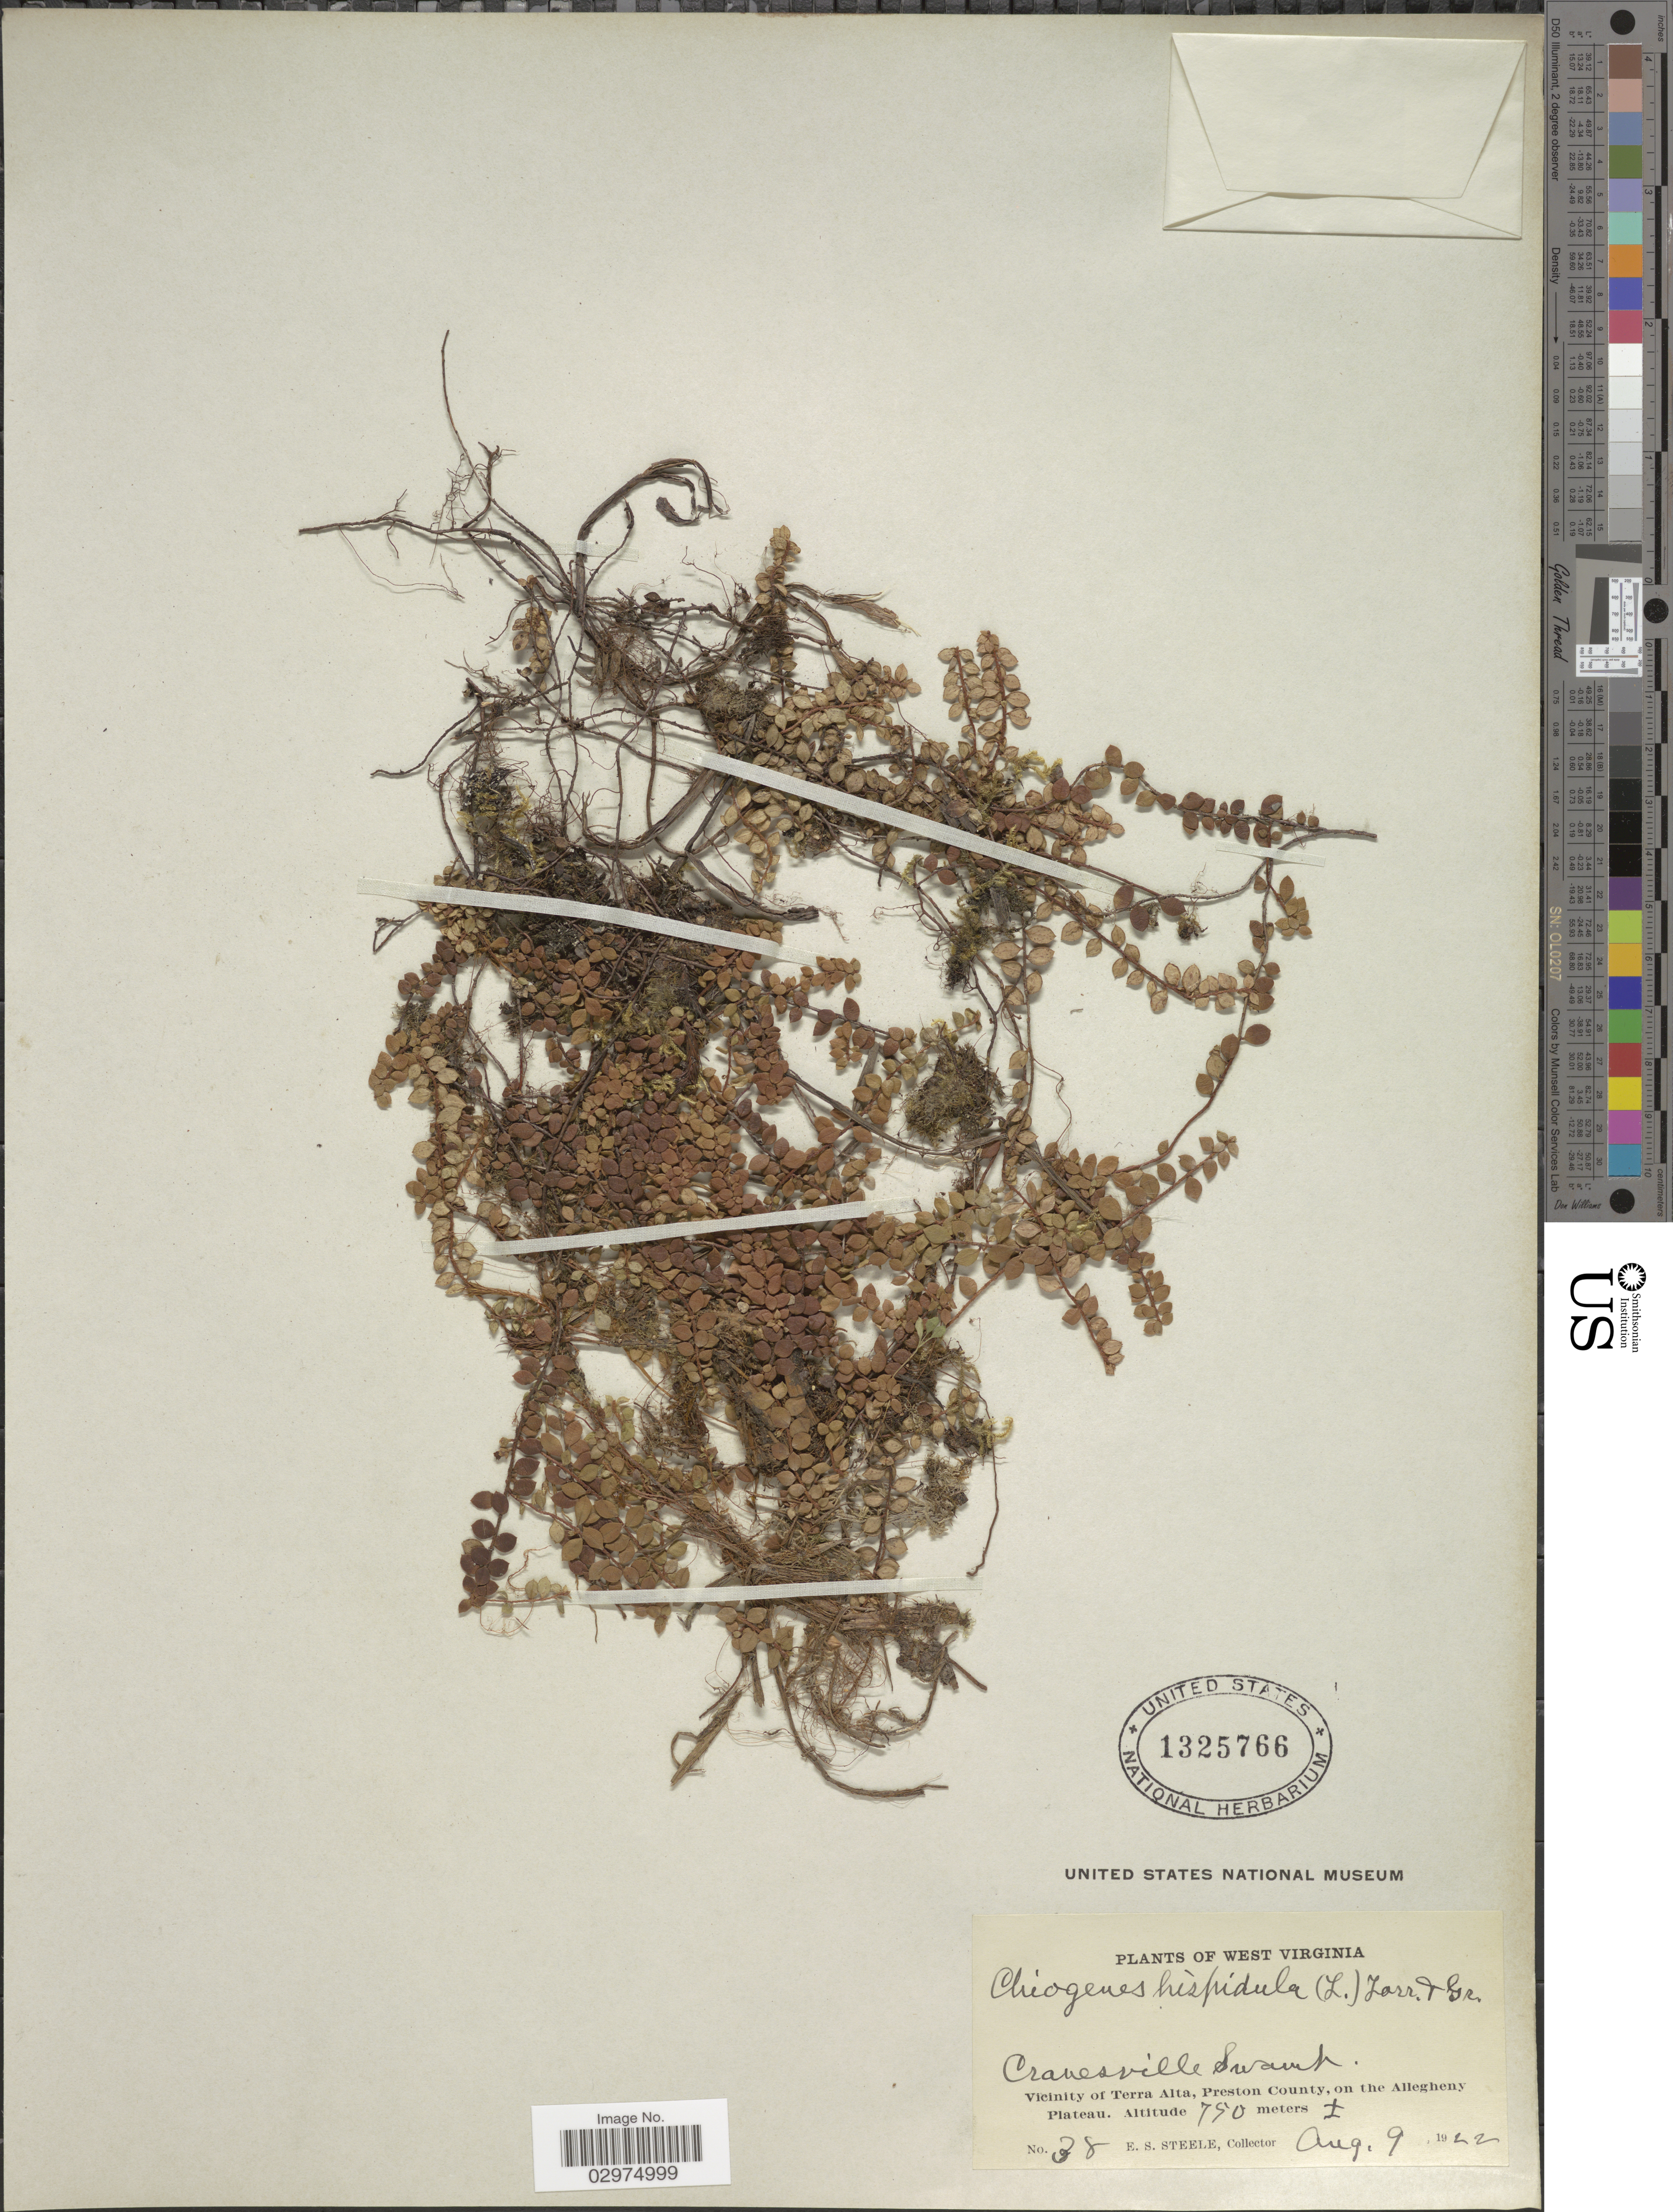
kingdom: Plantae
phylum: Tracheophyta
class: Magnoliopsida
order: Ericales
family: Ericaceae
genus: Gaultheria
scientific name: Gaultheria hispidula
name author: (L.) Muhl. ex Bigelow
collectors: E. Steele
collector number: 38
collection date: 1922-08-09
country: United States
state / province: West Virginia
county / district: Preston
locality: Cranesville Swamp. Vicinity of Terra Alta, Preston County, on the Allegheny Plateau.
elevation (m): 790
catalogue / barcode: US 1325766